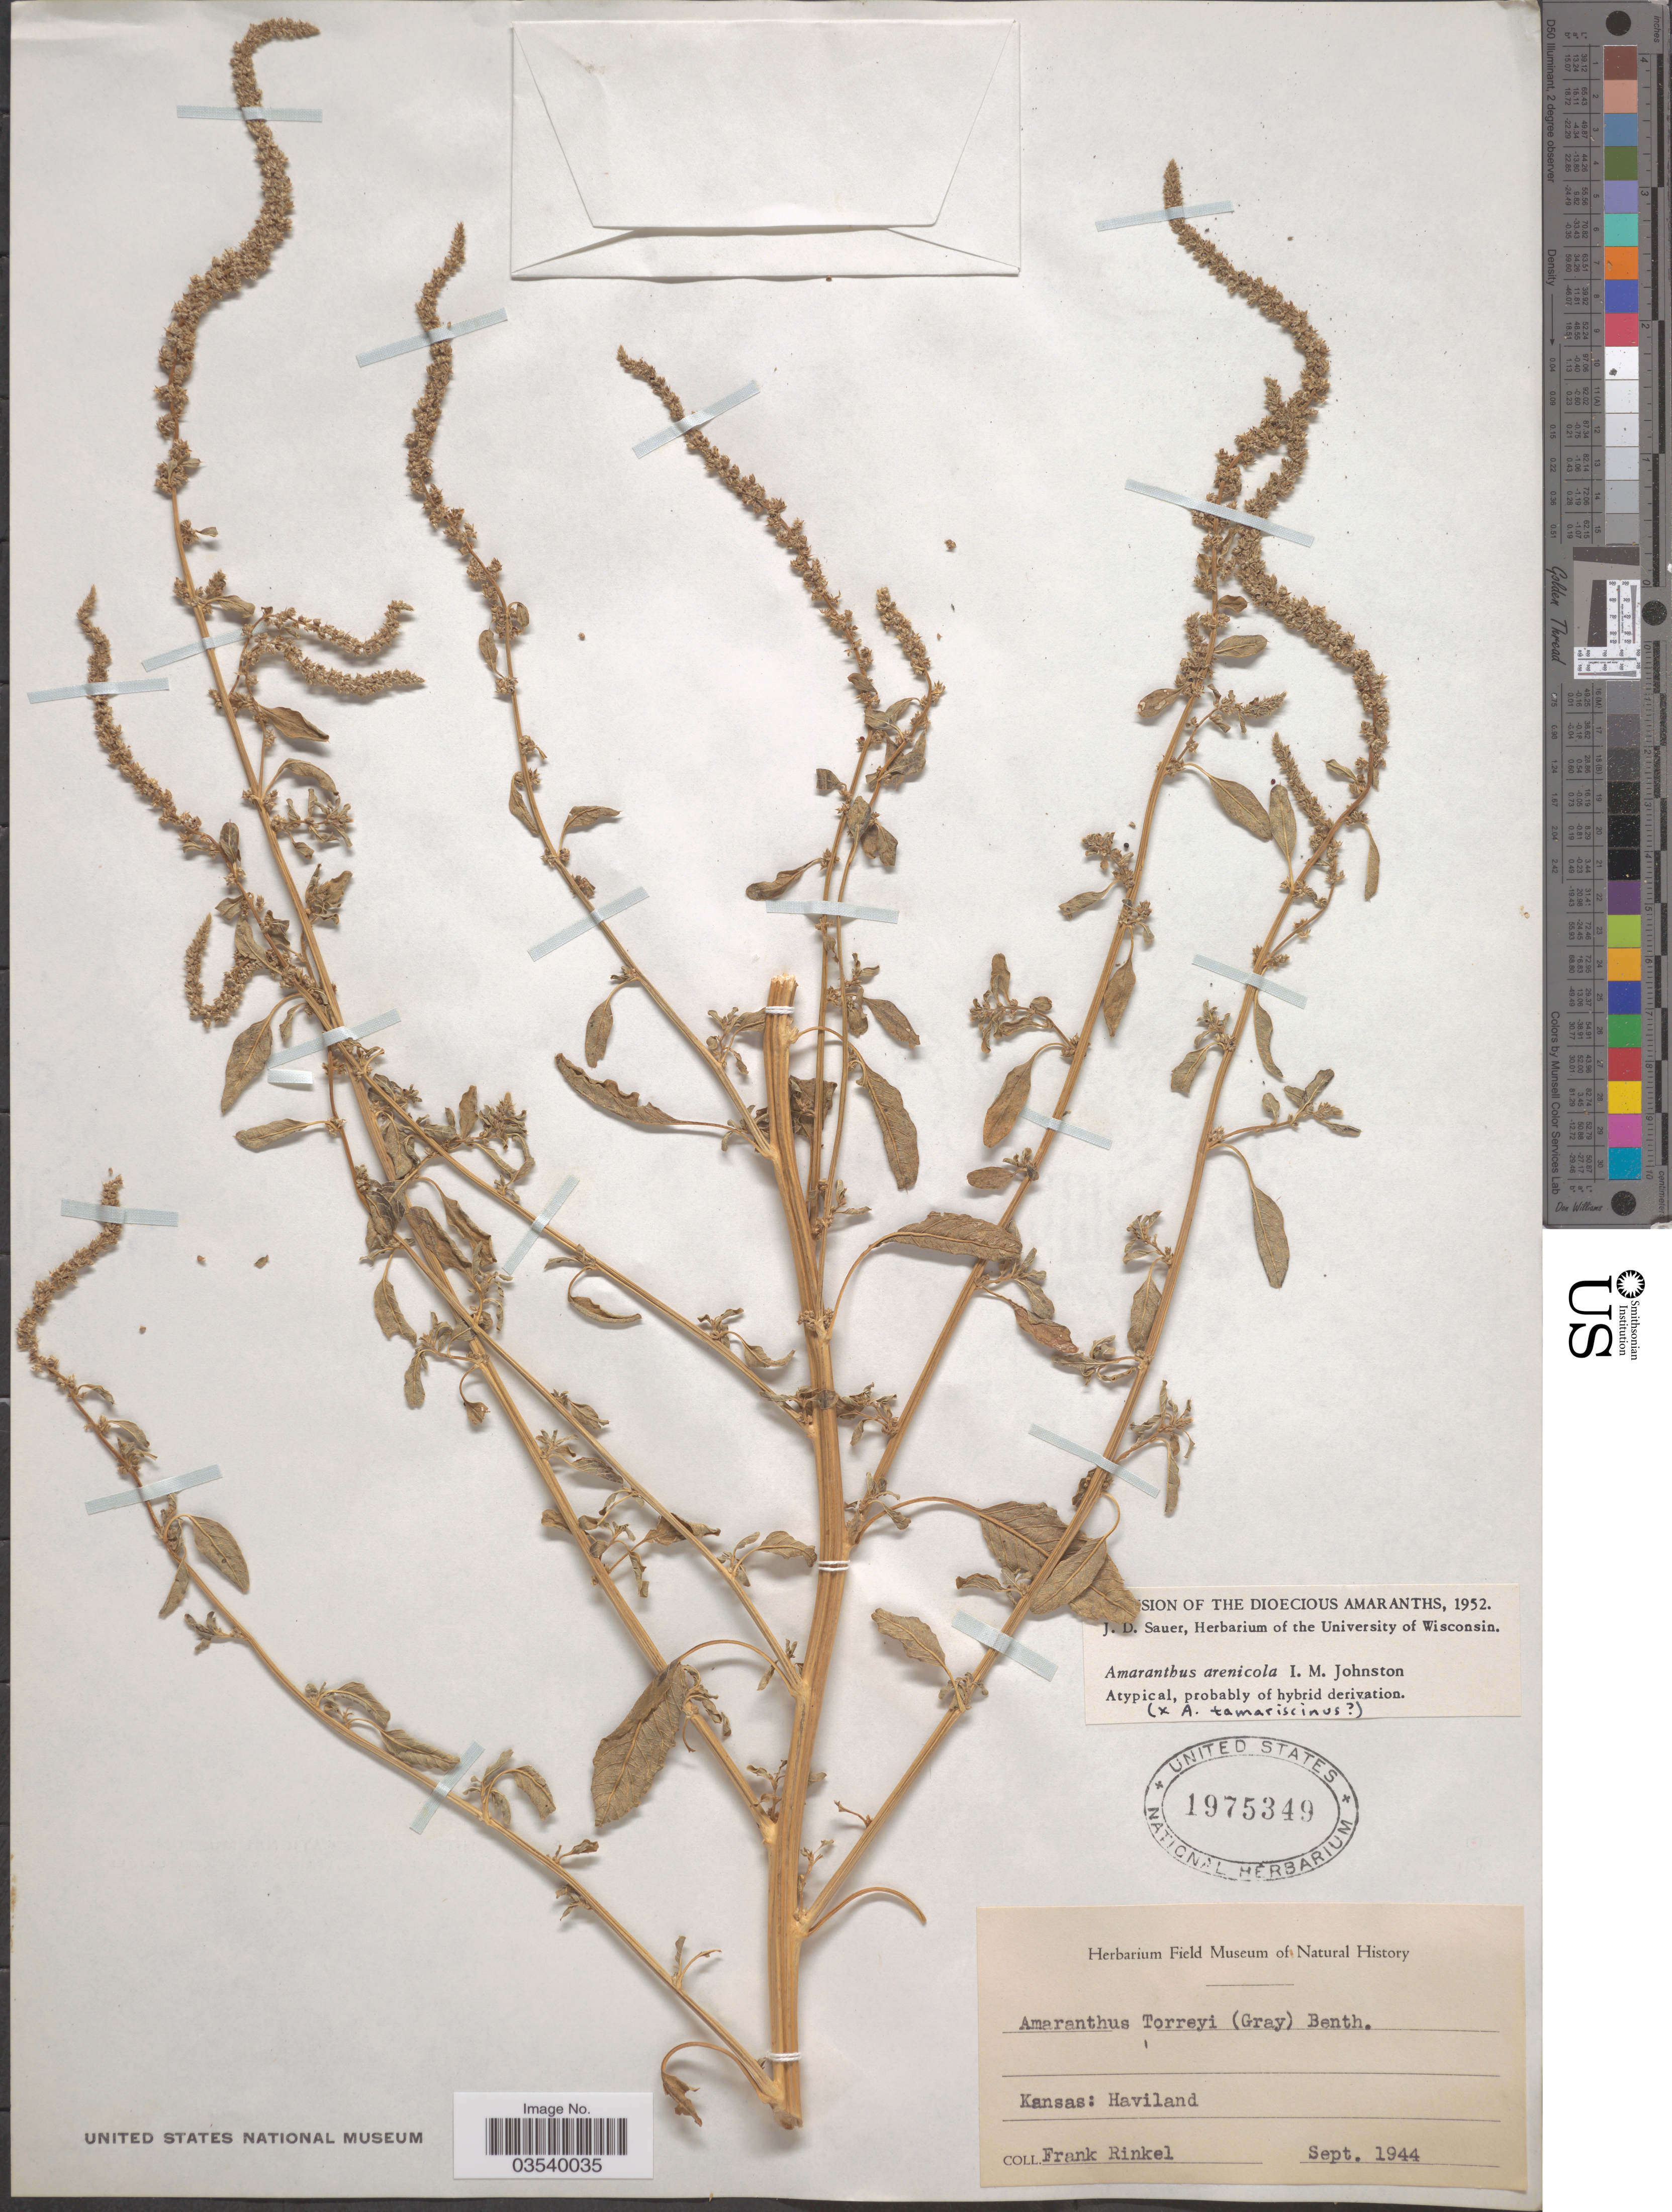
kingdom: Plantae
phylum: Tracheophyta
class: Magnoliopsida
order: Caryophyllales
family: Amaranthaceae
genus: Amaranthus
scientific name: Amaranthus arenicola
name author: I.M. Johnst.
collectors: F. Rinkel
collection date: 1944-09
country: United States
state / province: Kansas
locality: Haviland.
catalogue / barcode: US 1975349